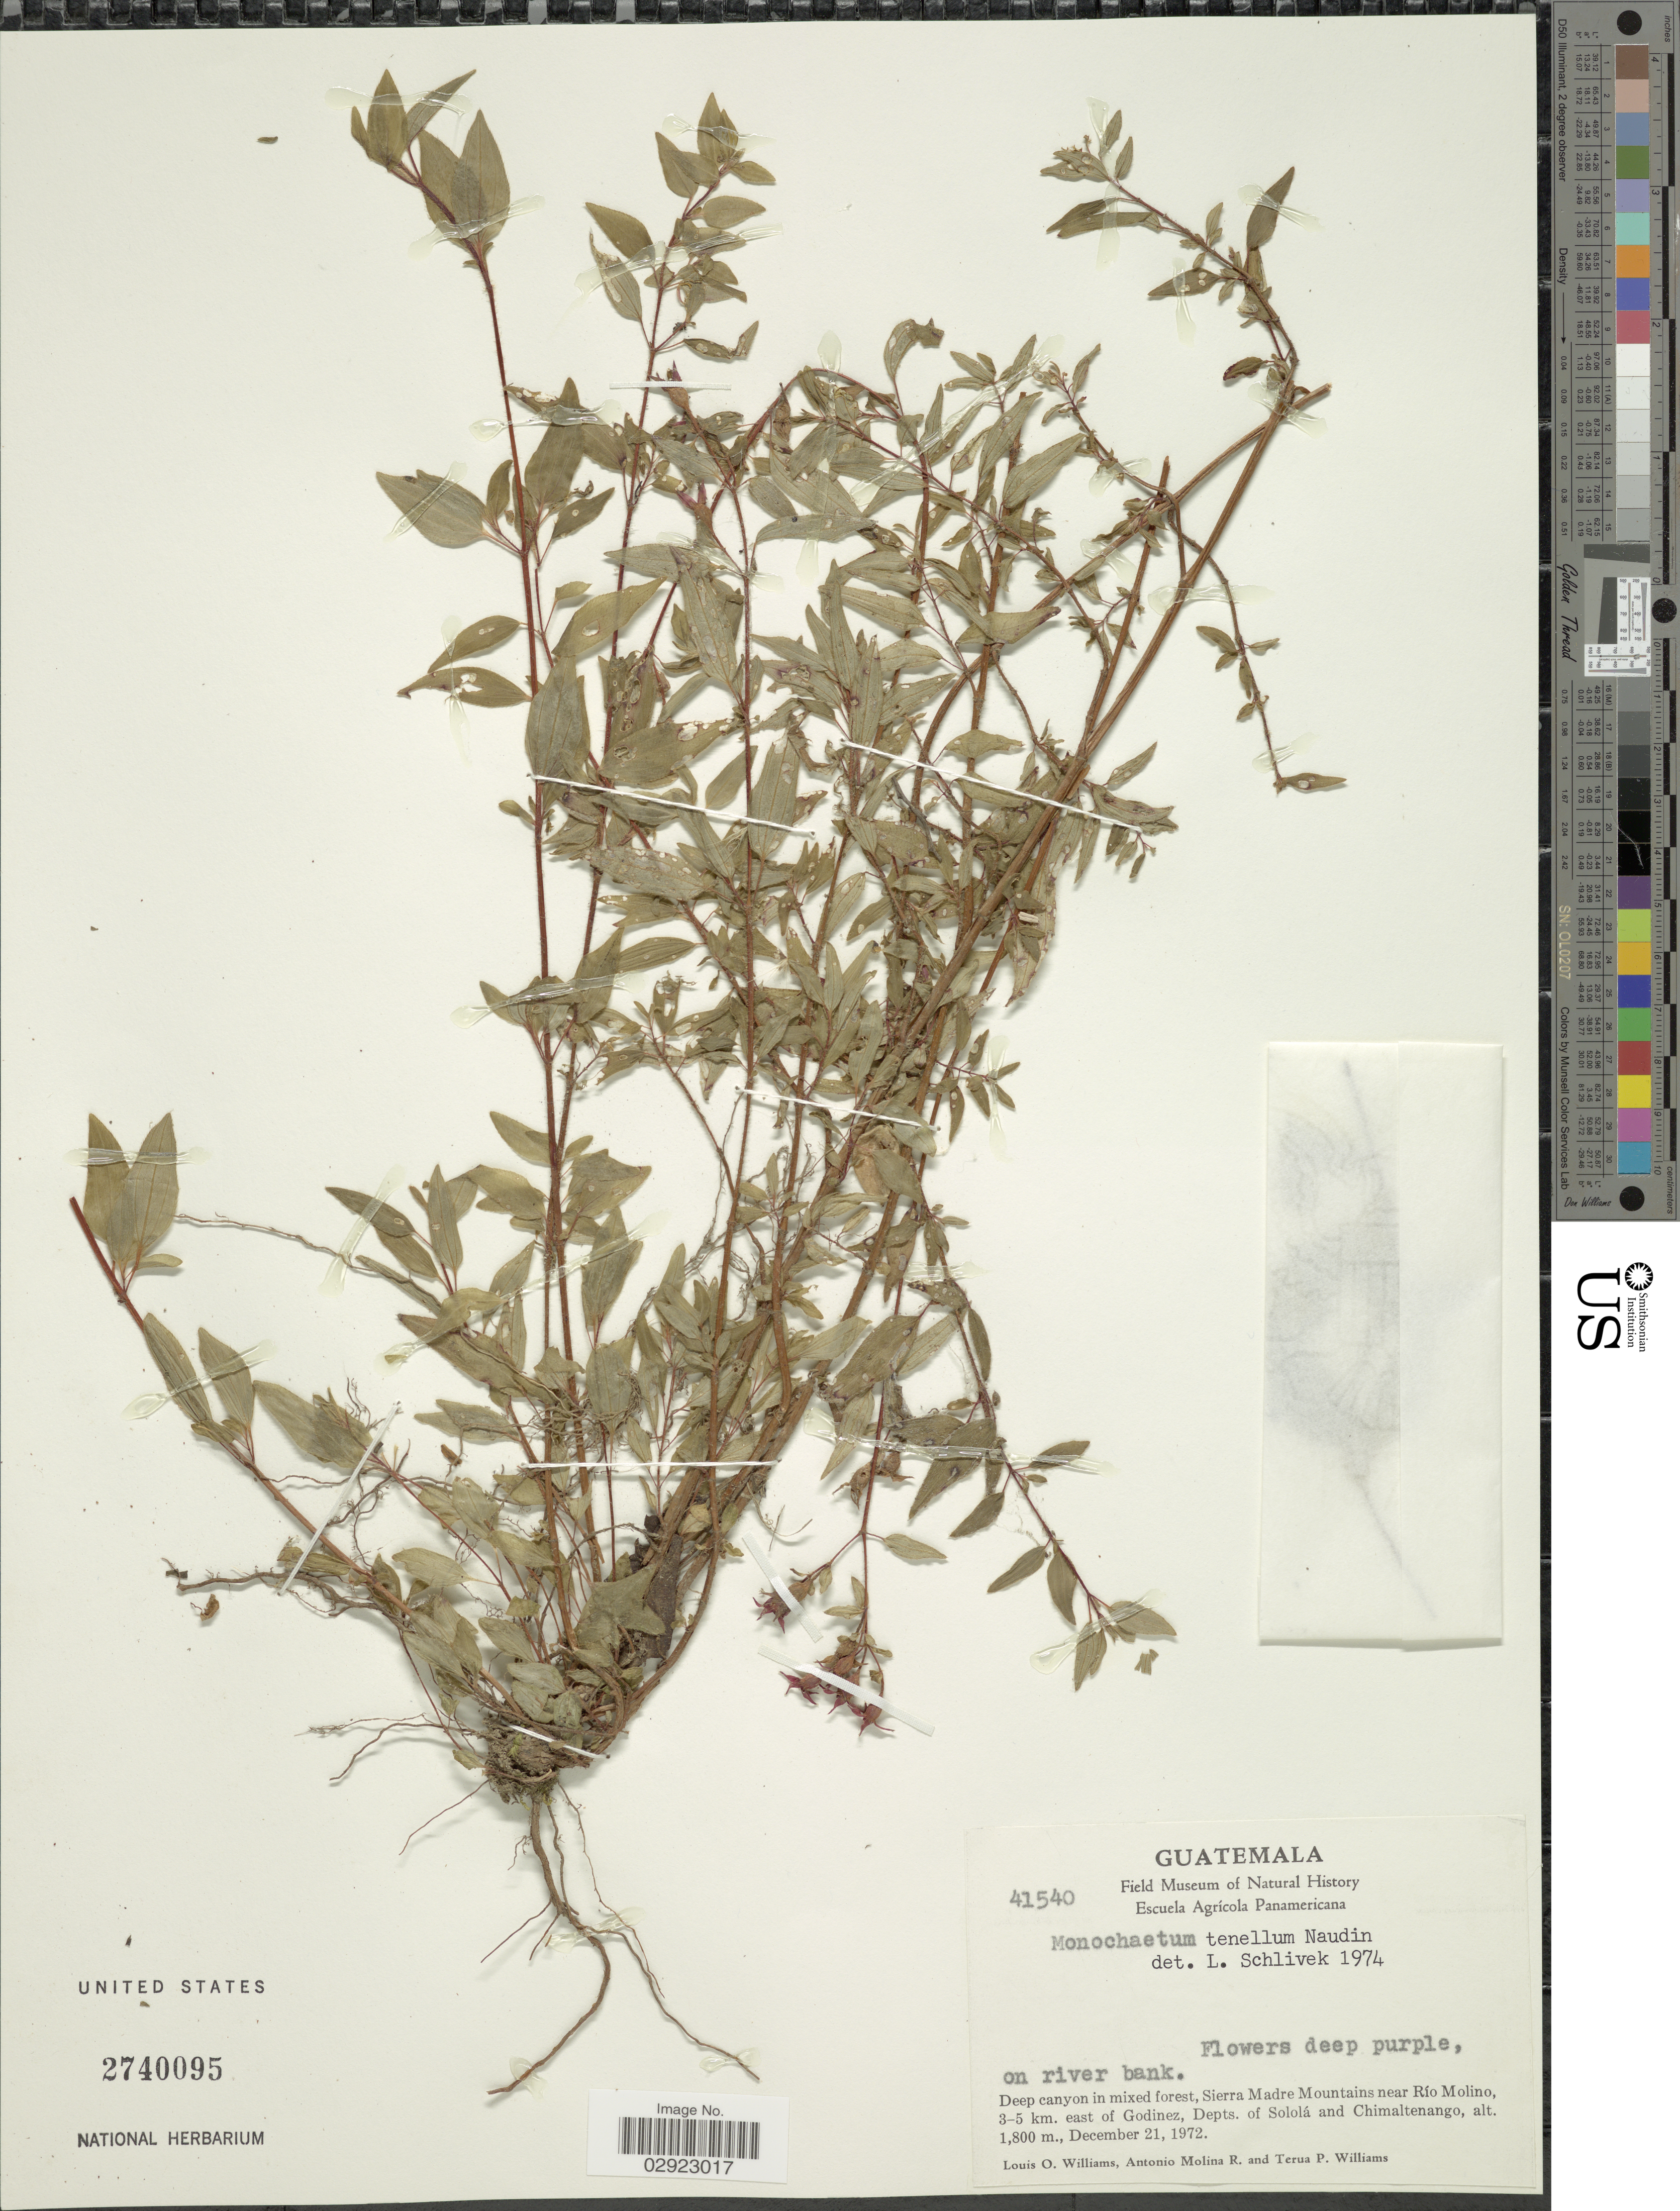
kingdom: Plantae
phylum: Tracheophyta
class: Magnoliopsida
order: Myrtales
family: Melastomataceae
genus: Monochaetum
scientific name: Monochaetum tenellum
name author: Naudin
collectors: L. O. Williams, A. Molina R. & T. P. Williams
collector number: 41540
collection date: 1972-12-21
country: Guatemala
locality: Deep canyon in mixed forest, Sierra Madre Mountains near Río Molino, 3-5 km. east of Godinez, Depts. of Sololá and Chimaltenango.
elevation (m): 1800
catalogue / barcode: US 2740095